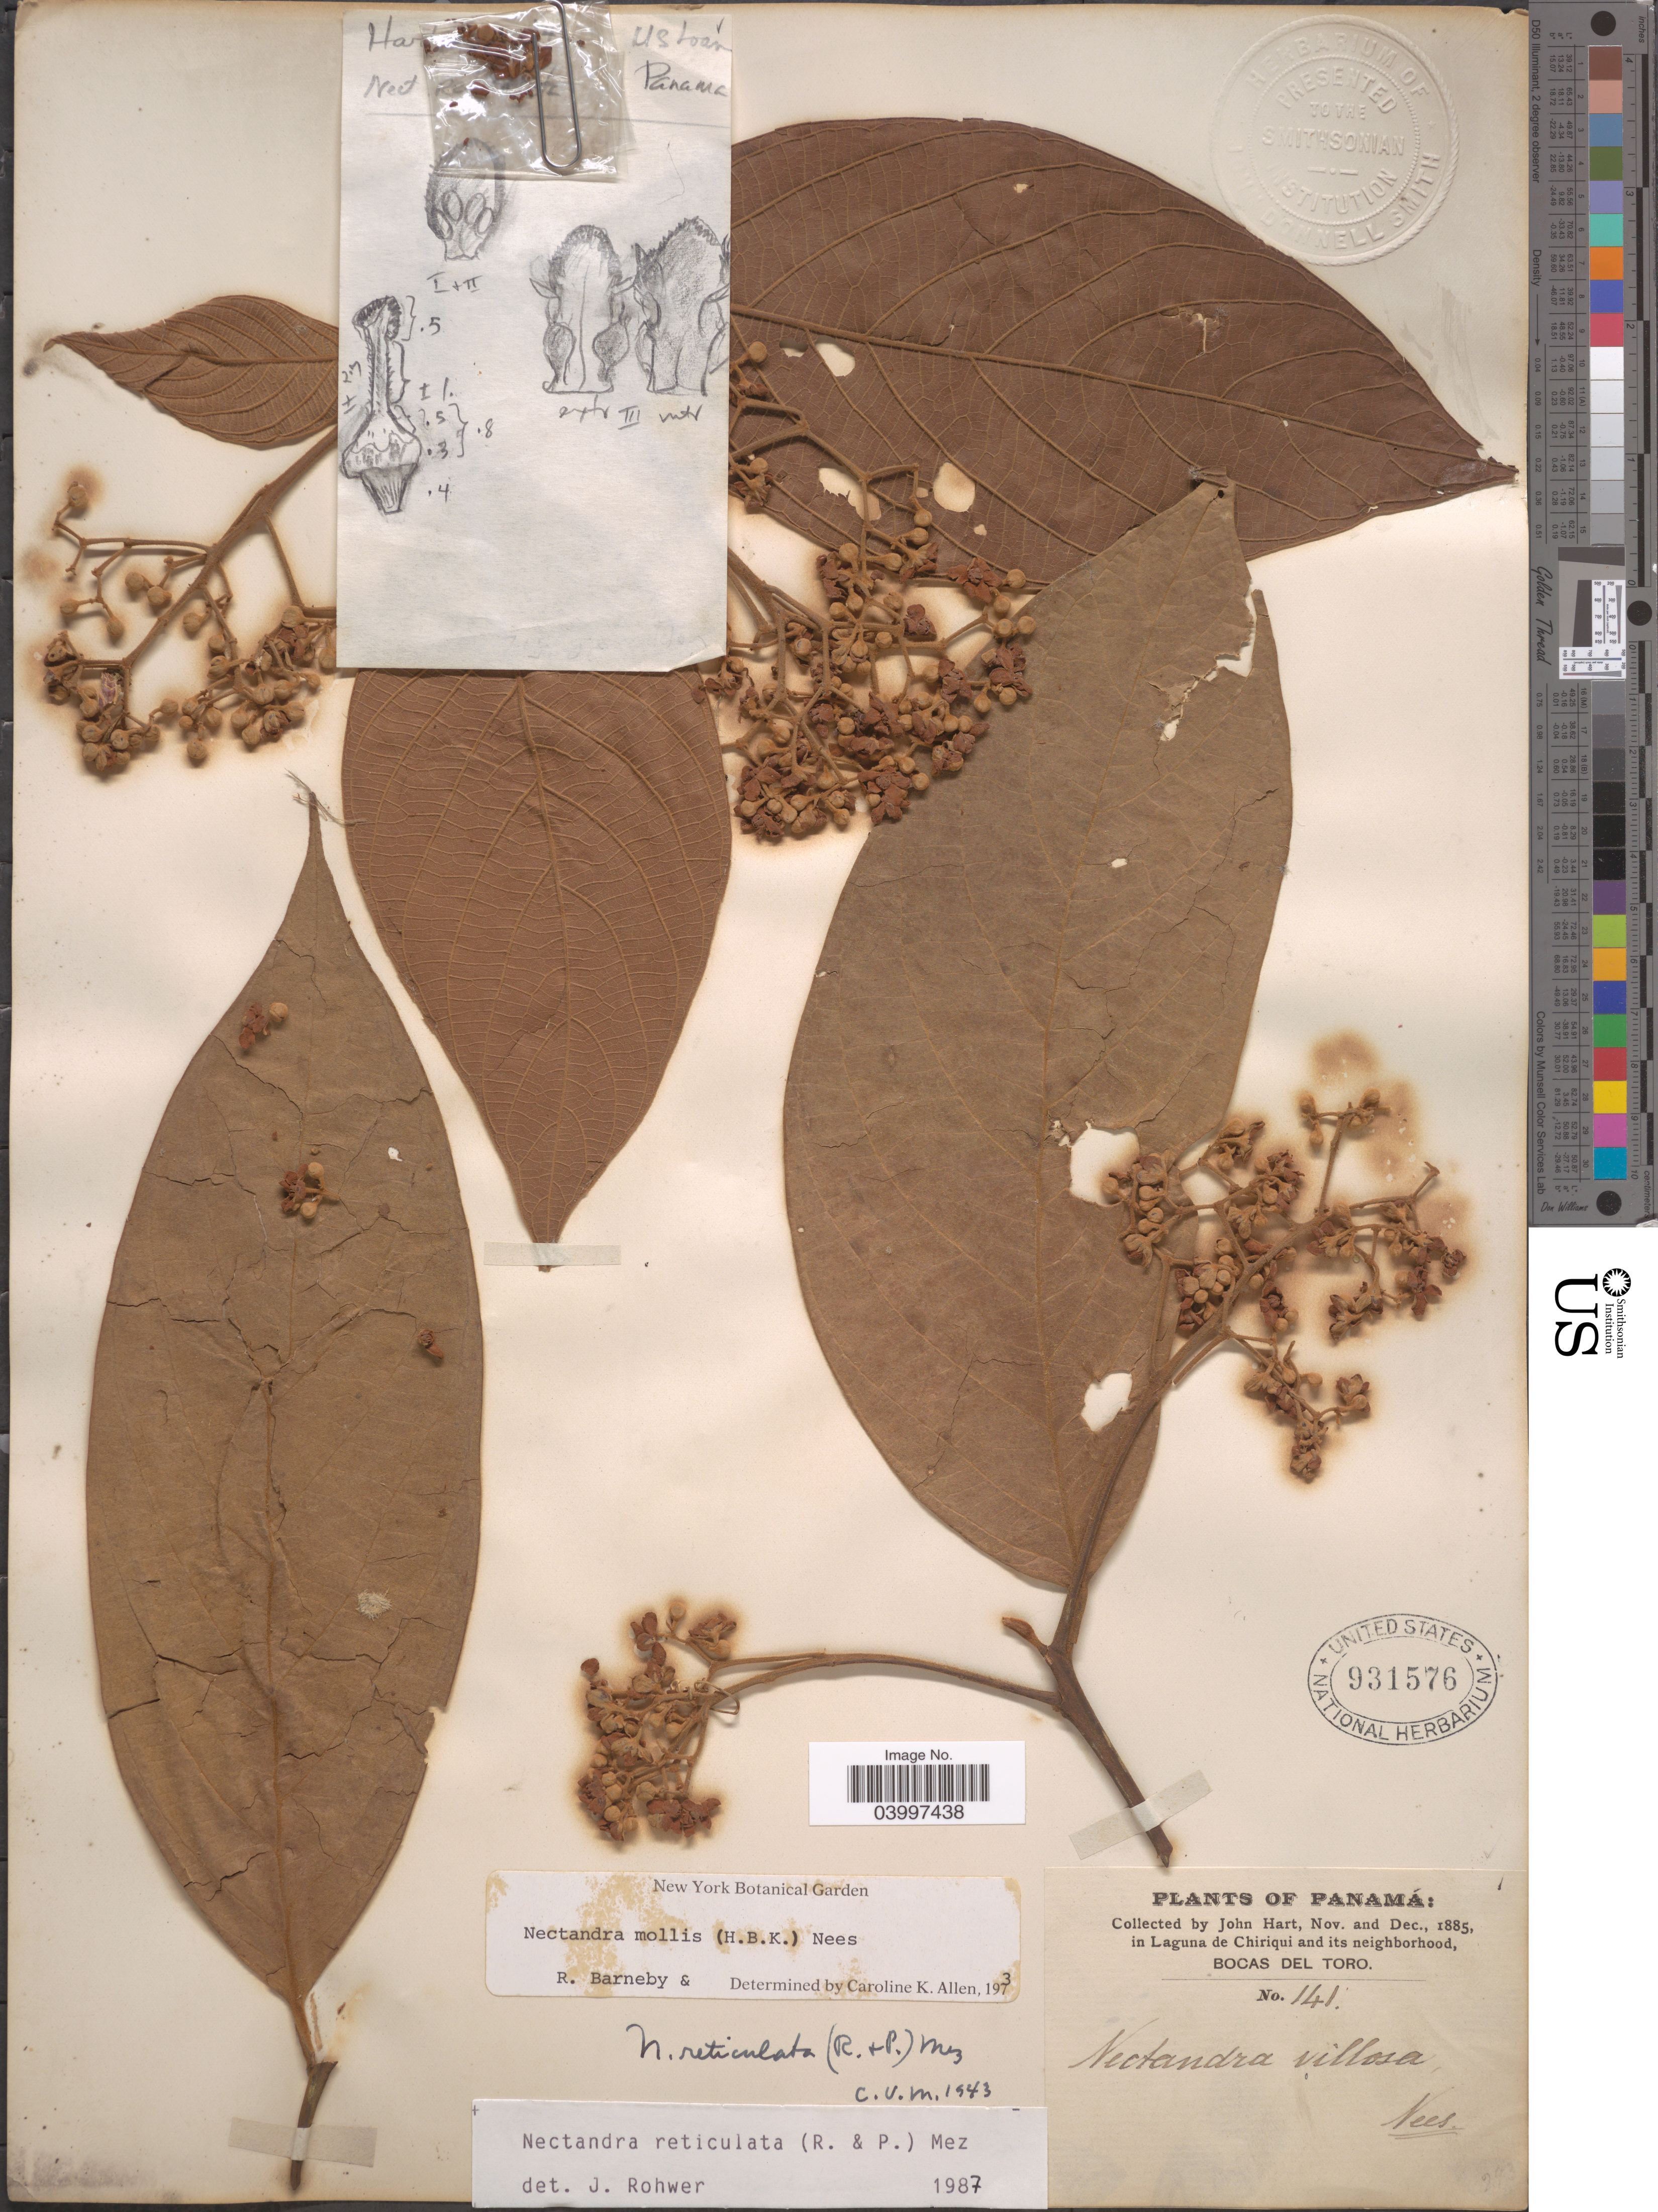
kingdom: Plantae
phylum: Tracheophyta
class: Magnoliopsida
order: Laurales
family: Lauraceae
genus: Nectandra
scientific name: Nectandra reticulata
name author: (Ruiz & Pav.) Mez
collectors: J. H. Hart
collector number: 141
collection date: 1885-11/1885-12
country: Panama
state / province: Bocas del Toro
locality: In Laguna de Chiriqui and its neighborhood.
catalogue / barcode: US 931576